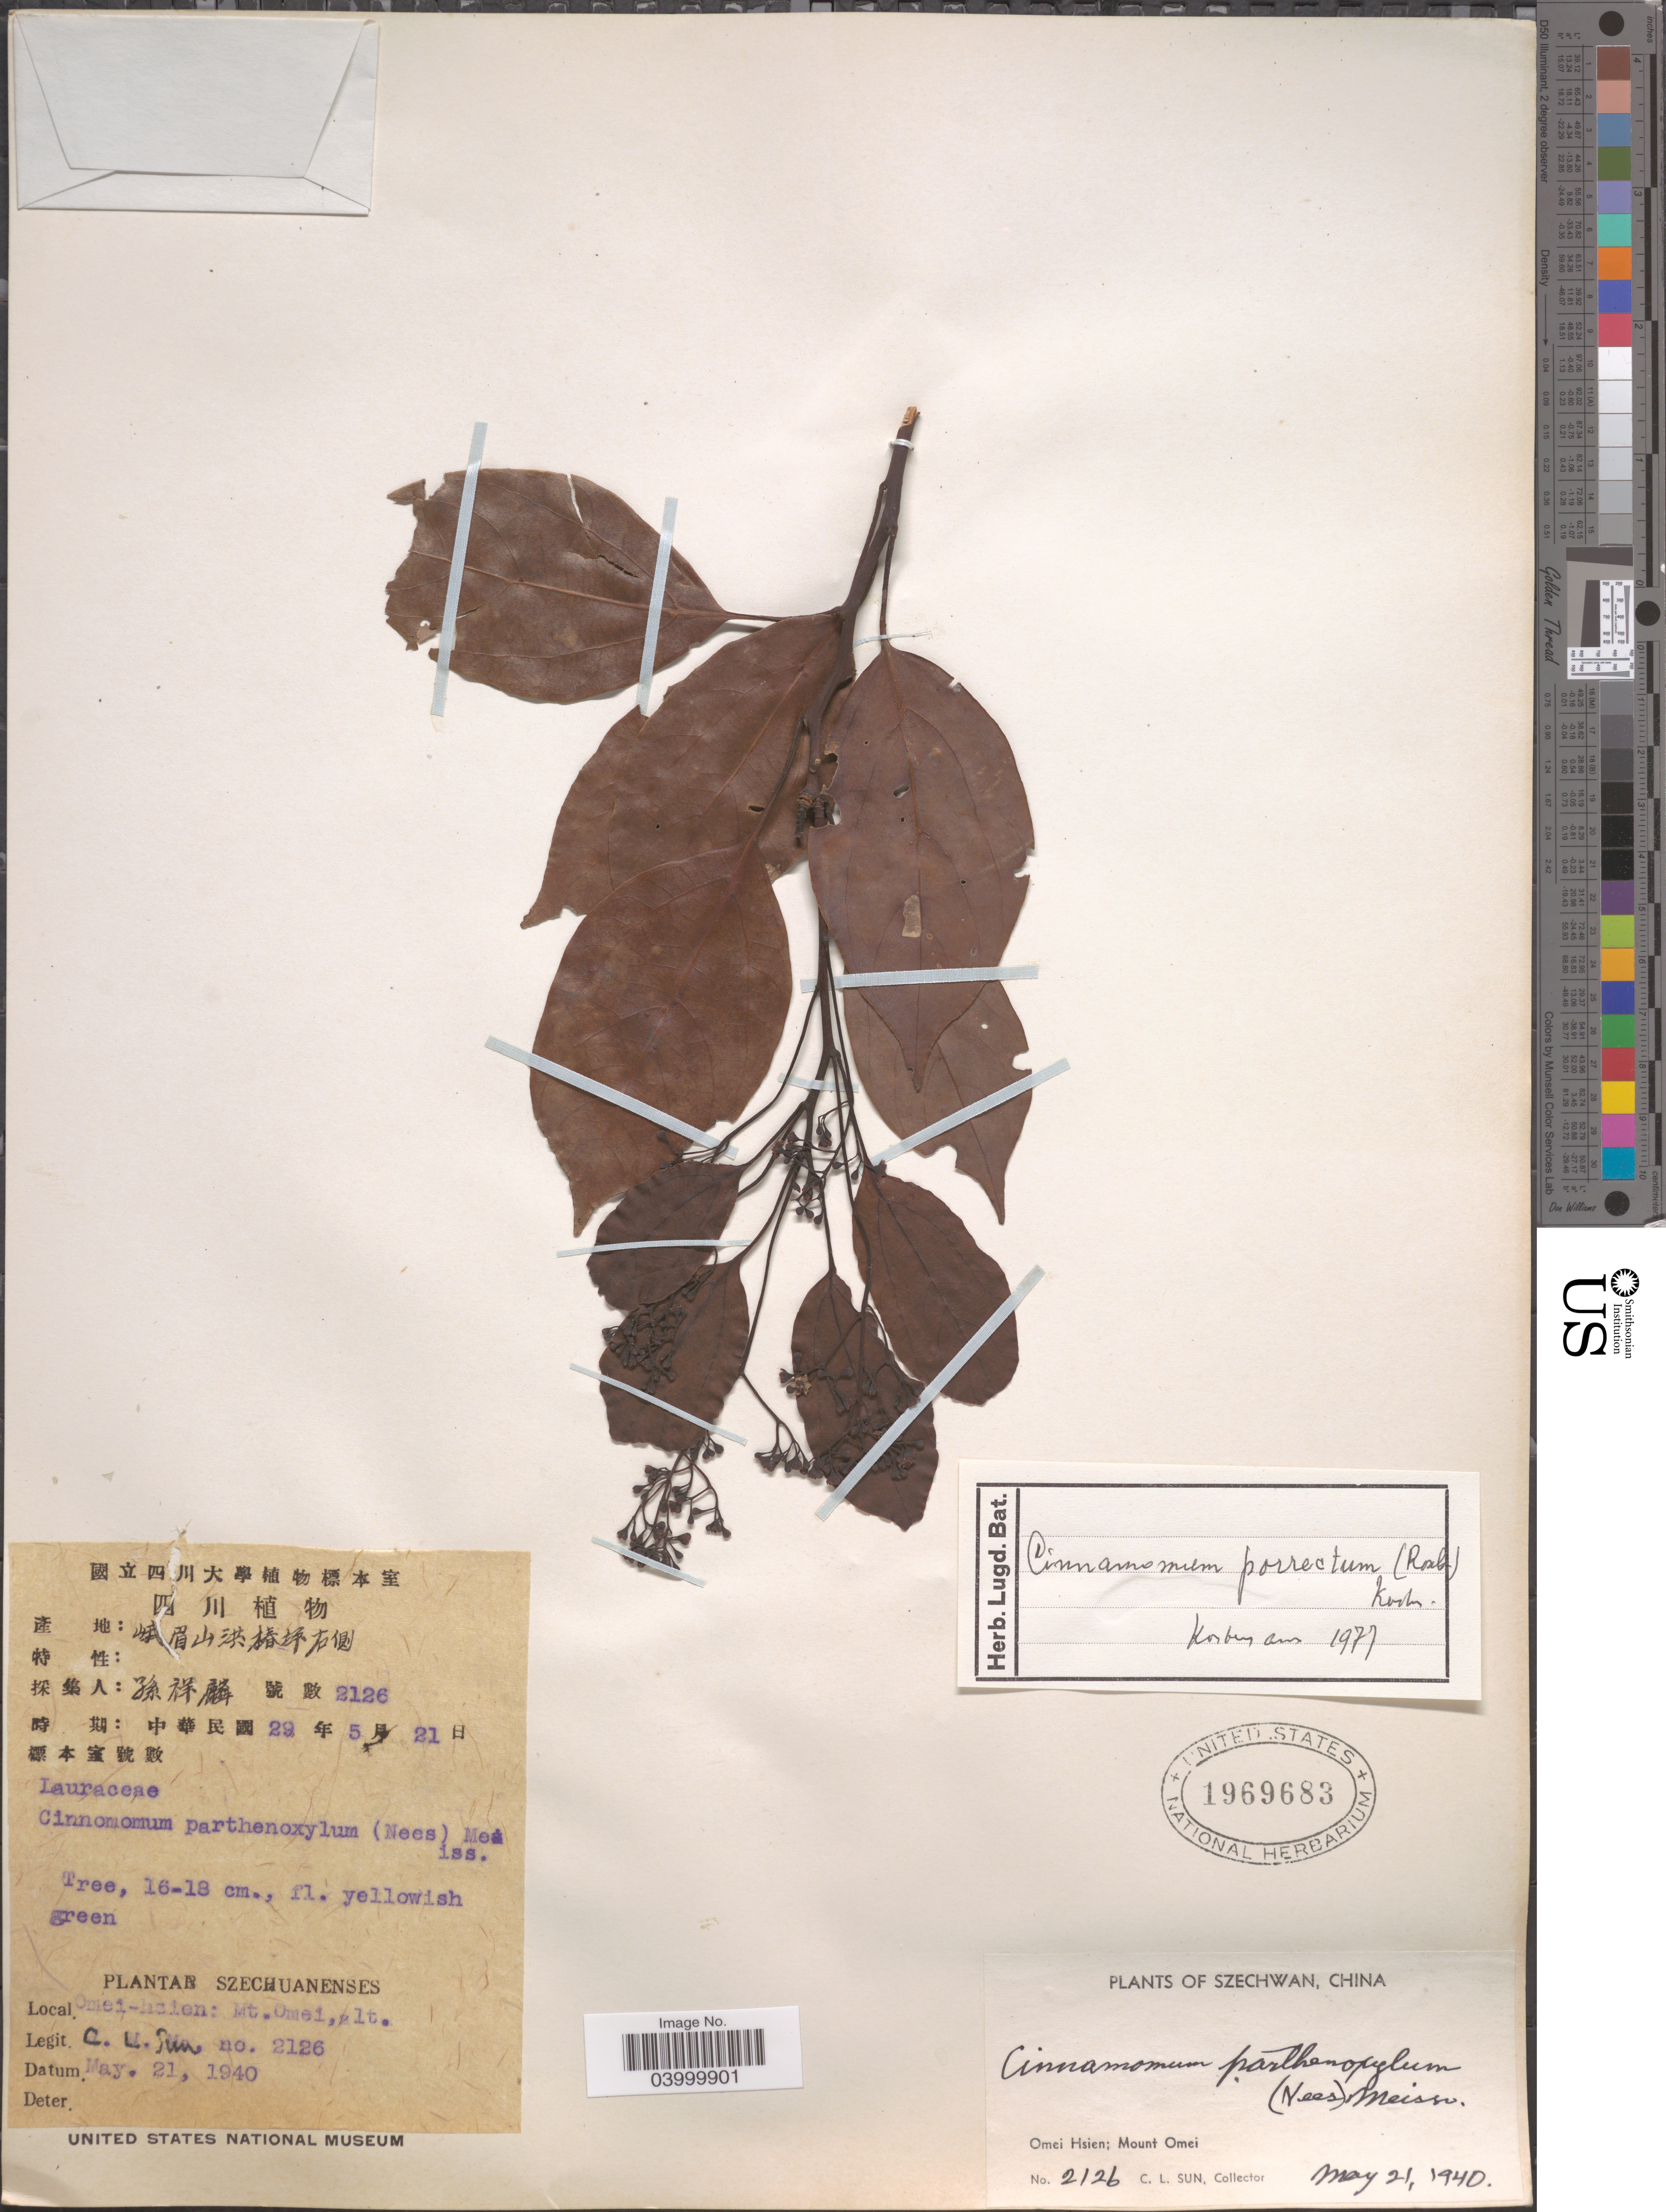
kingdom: Plantae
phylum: Tracheophyta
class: Magnoliopsida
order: Laurales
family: Lauraceae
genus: Cinnamomum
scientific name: Cinnamomum porrectum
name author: (Roxb.) Kosterm.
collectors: C. Sun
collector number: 2126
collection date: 1940-05-21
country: China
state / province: Sichuan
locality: Szechwan. Omei hsien; Mount Omei.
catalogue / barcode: US 1969683